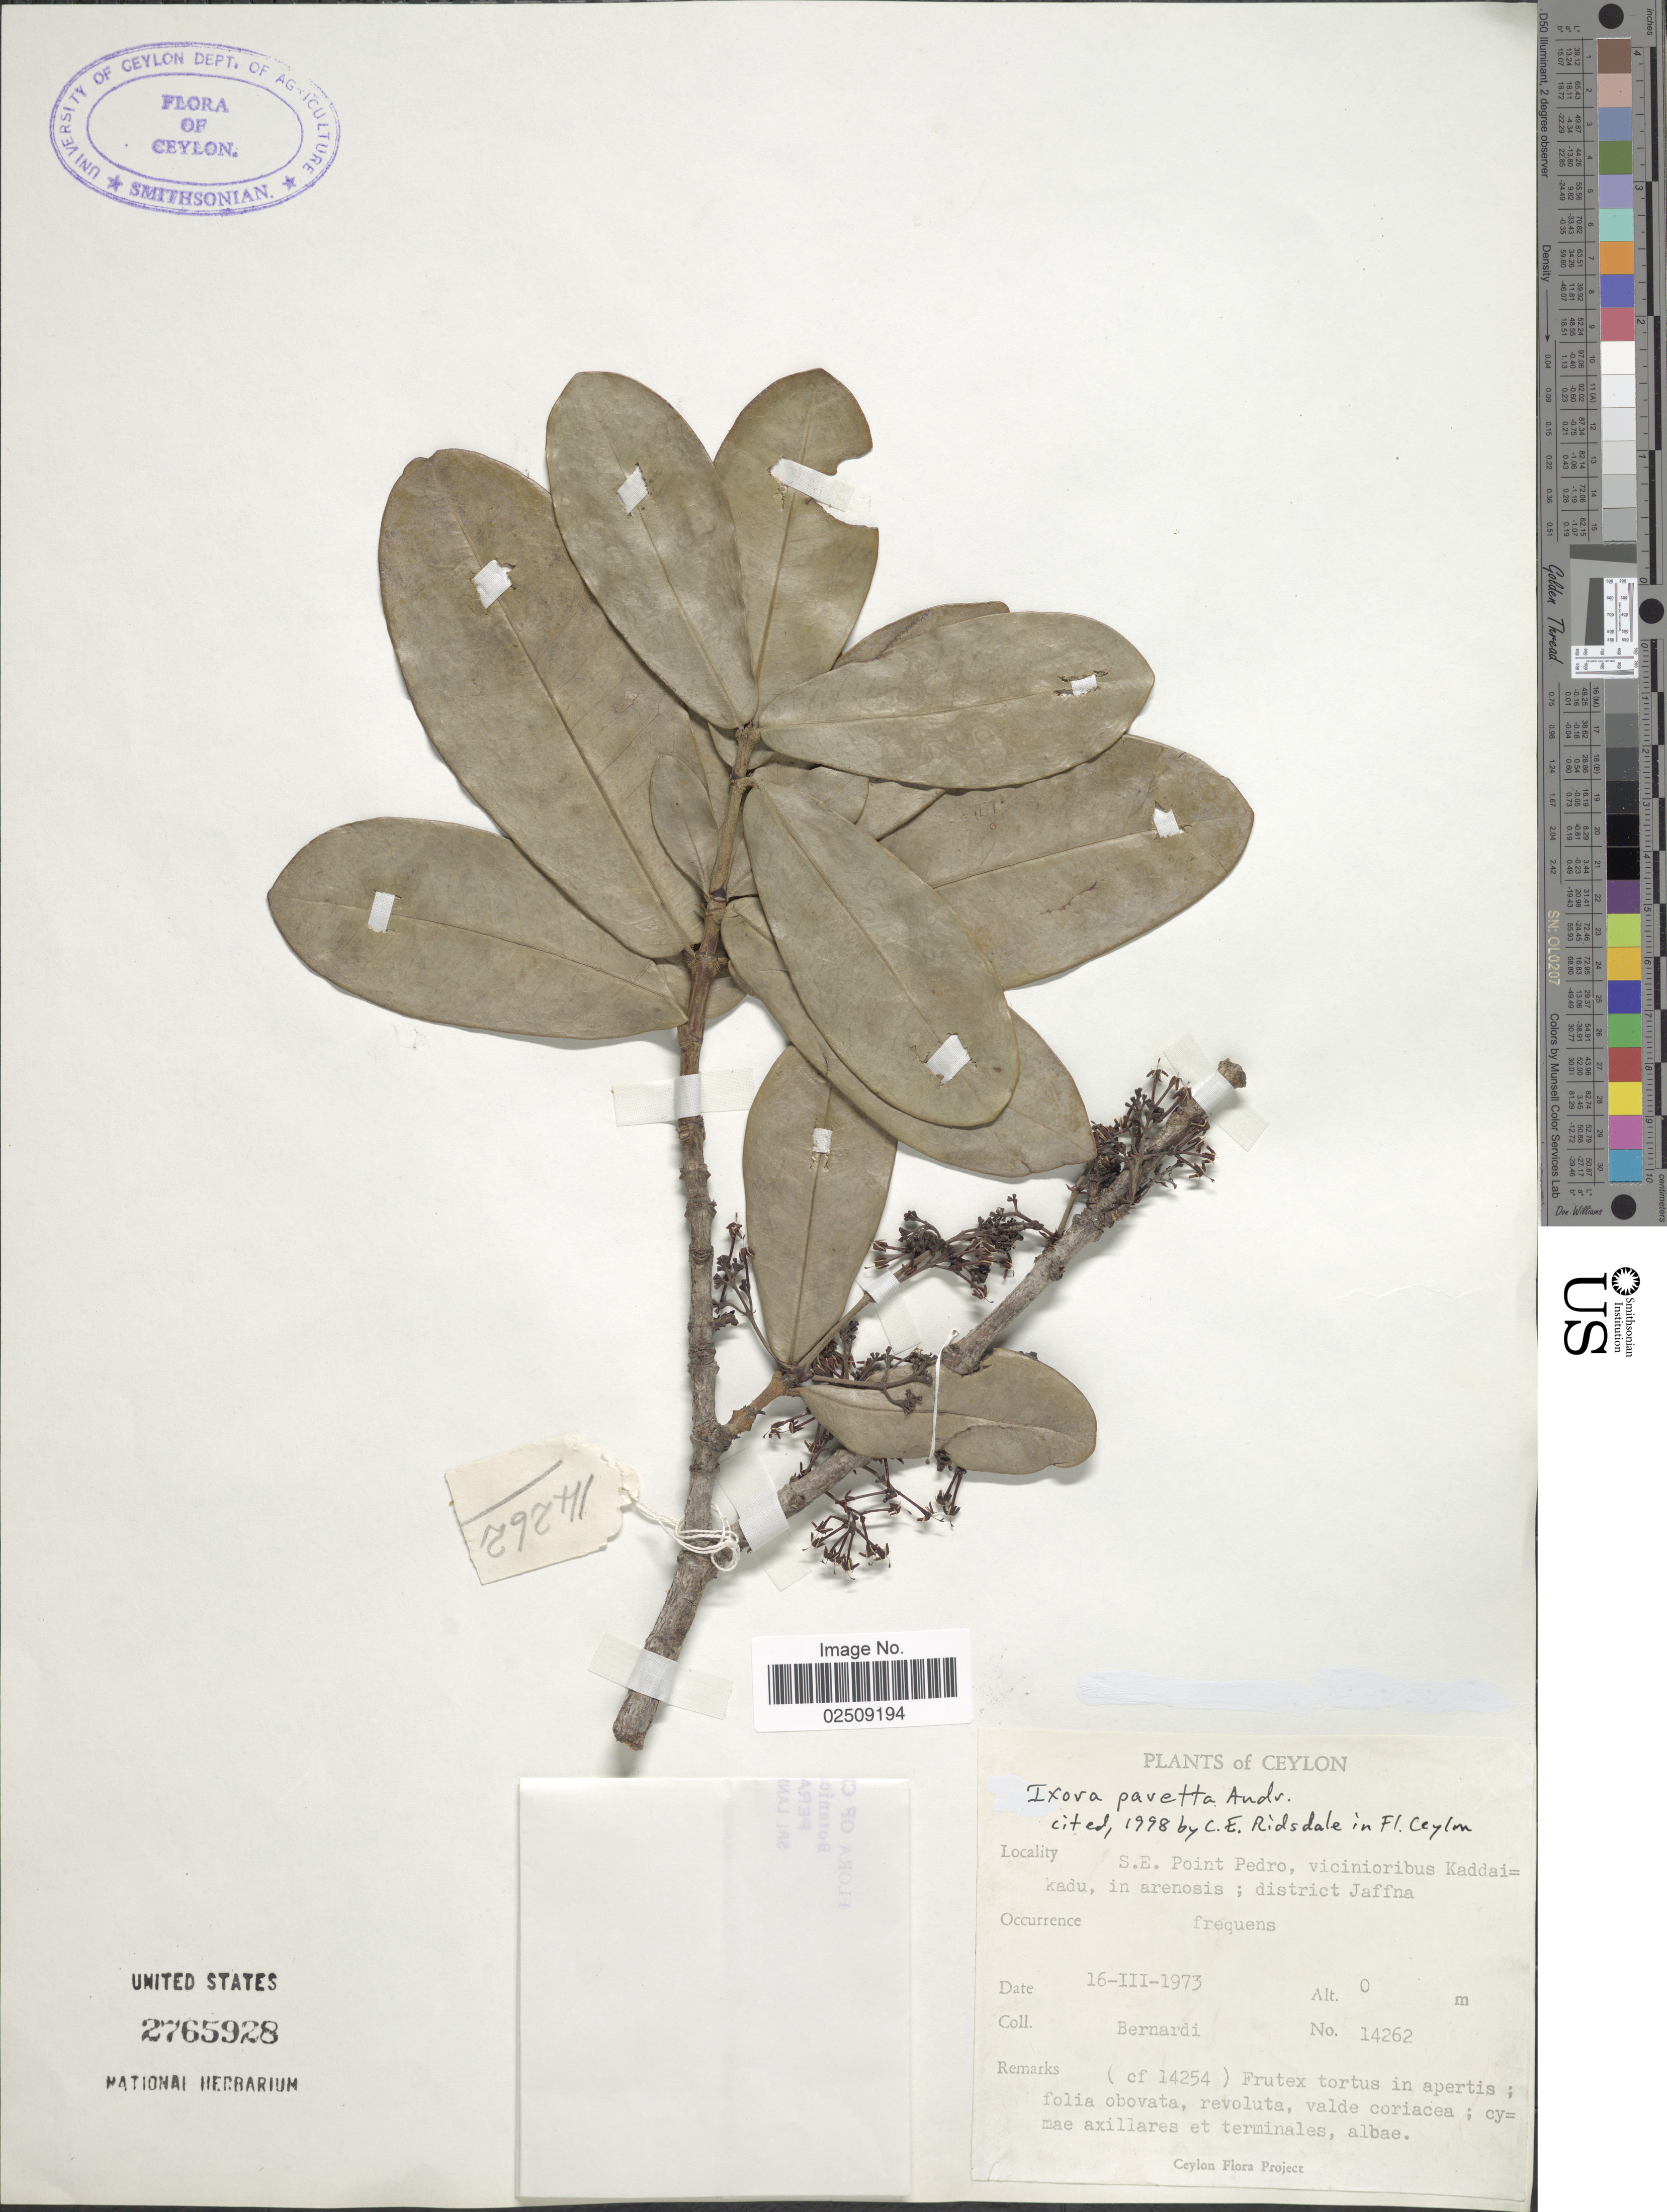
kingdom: Plantae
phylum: Tracheophyta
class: Magnoliopsida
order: Gentianales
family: Rubiaceae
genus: Ixora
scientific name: Ixora pavetta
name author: Andrews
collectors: Bernardi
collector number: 14262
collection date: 1973-03-16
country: Sri Lanka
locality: Ceylon. S.E. Point Pedro, vicinioribus Kaddai= kadu, in arenosis; district Jaffna.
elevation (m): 0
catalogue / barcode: US 2765928